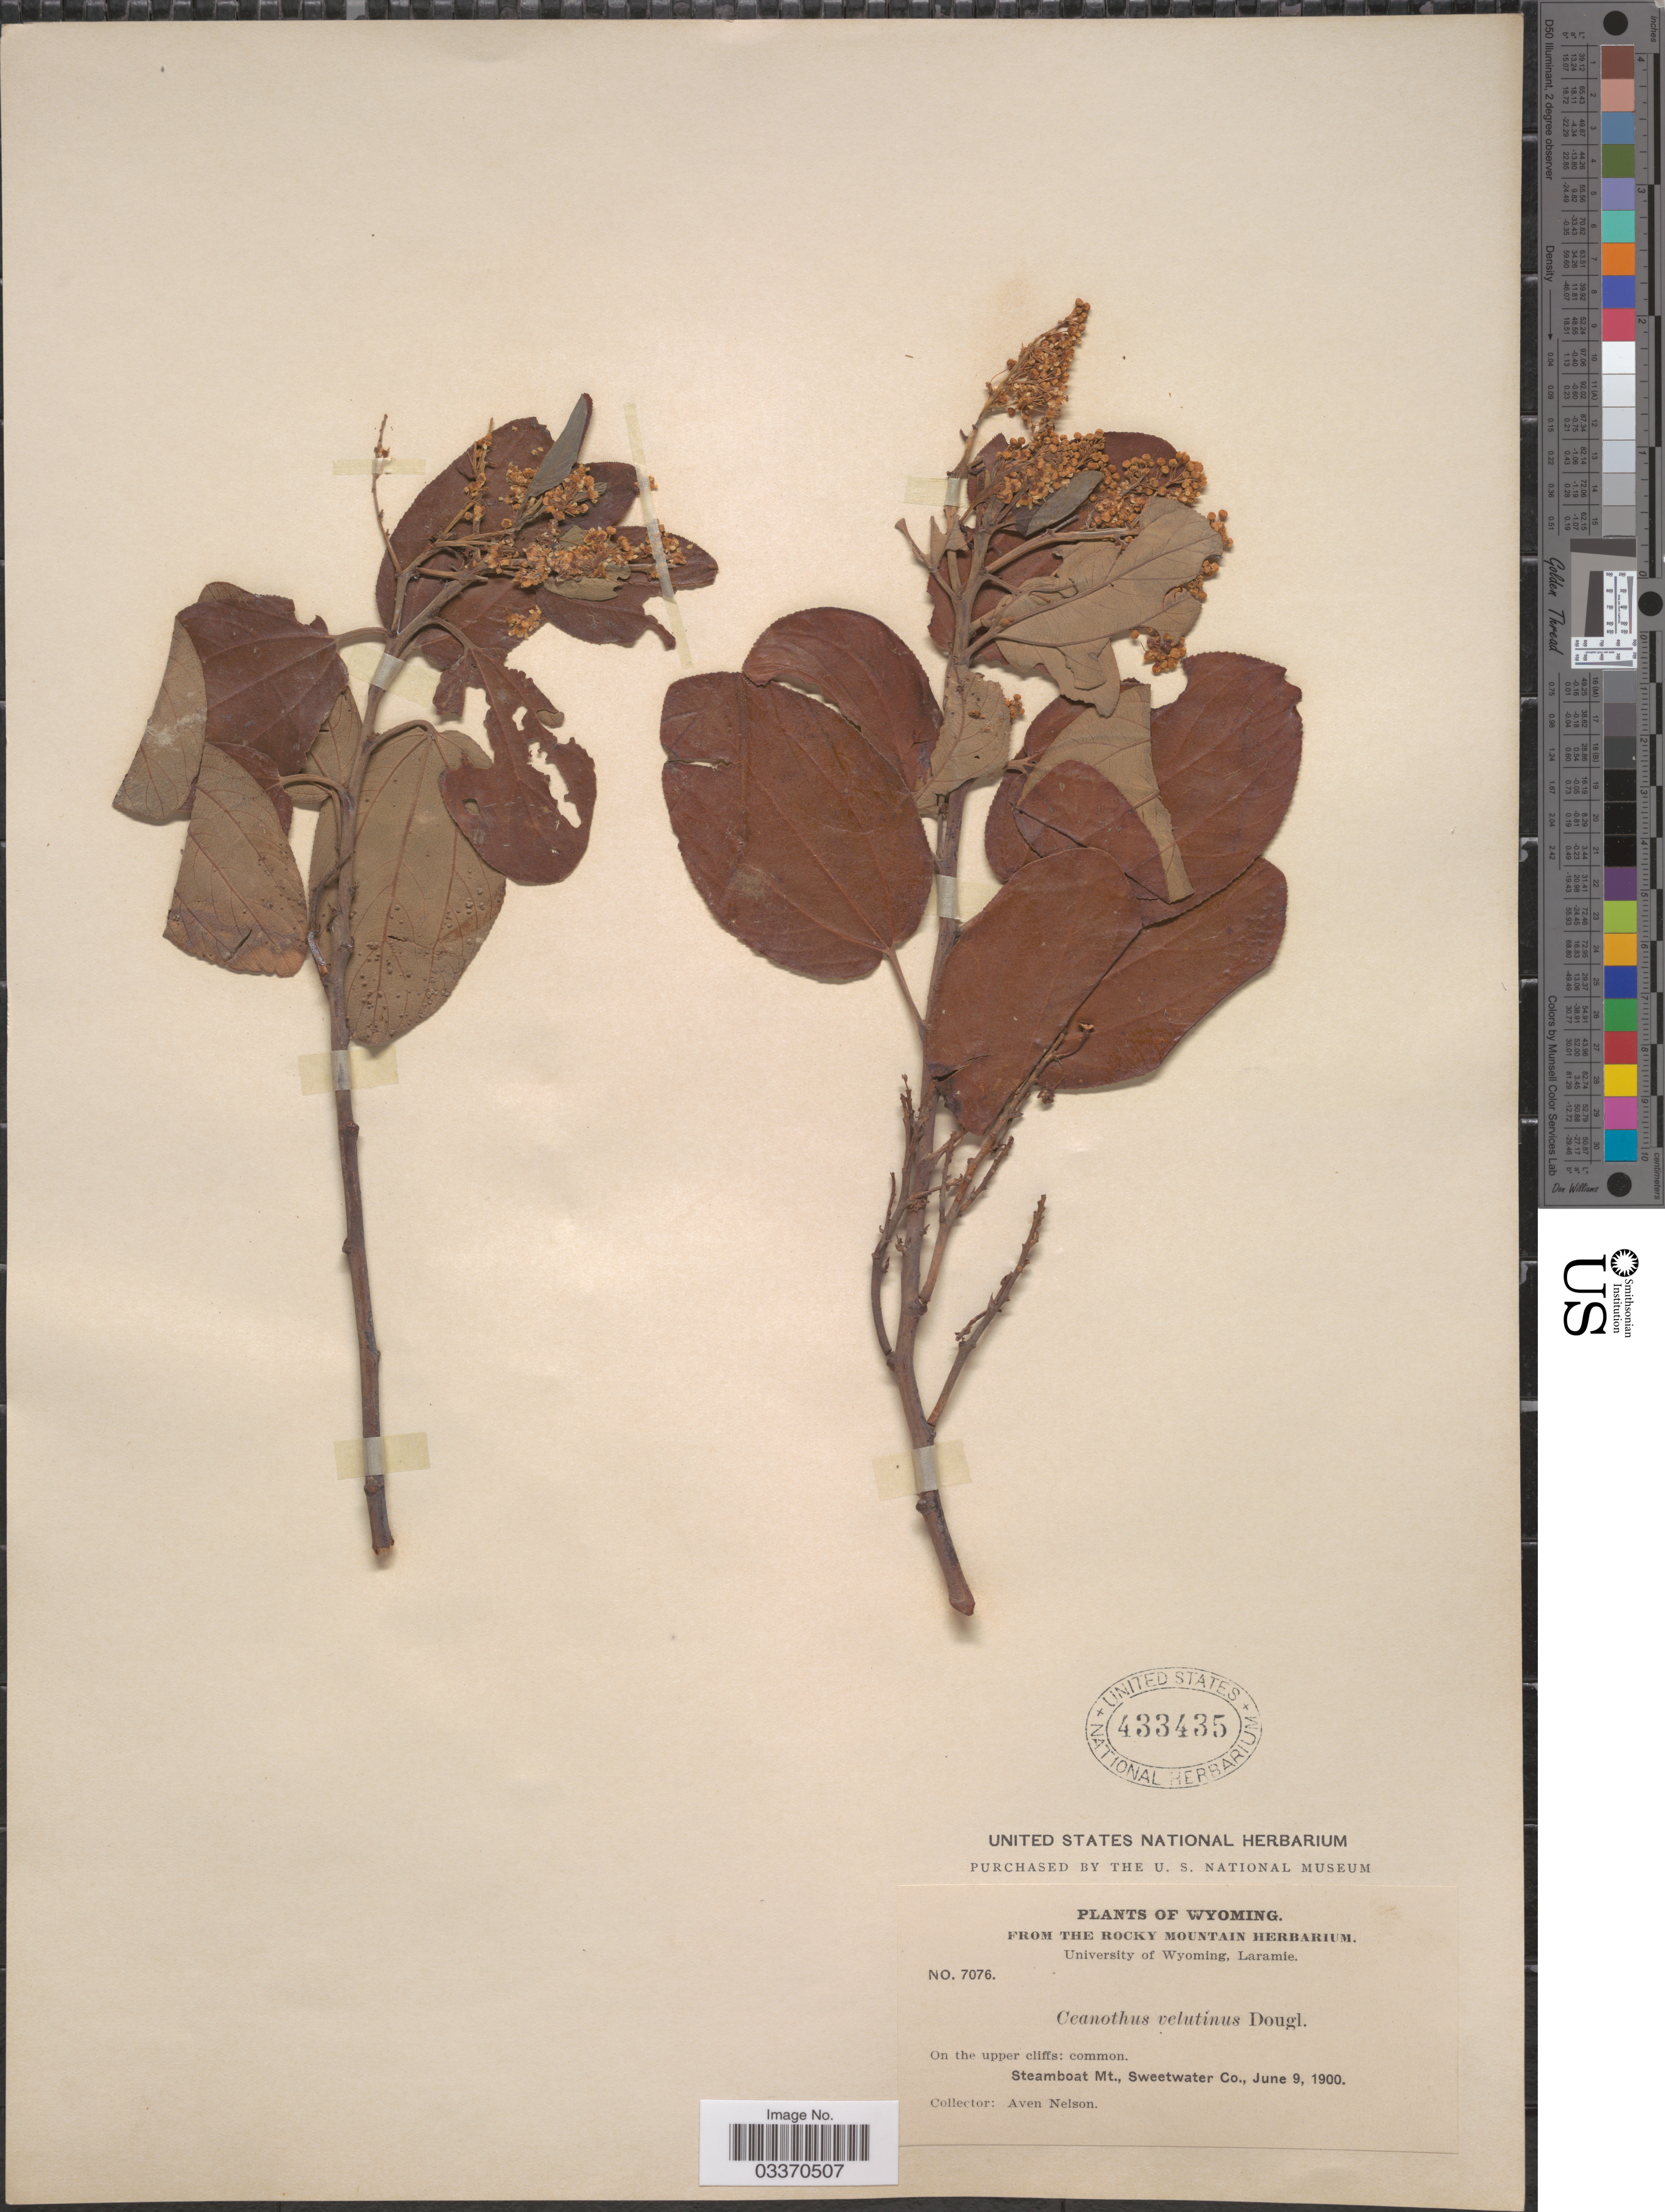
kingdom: Plantae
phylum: Tracheophyta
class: Magnoliopsida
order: Rosales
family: Rhamnaceae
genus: Ceanothus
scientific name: Ceanothus velutinus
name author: Douglas ex Hook.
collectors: A. Nelson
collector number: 7076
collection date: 1900-06-09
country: United States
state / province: Wyoming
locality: Steamboat Mt., Sweetwater Co.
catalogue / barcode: US 433435